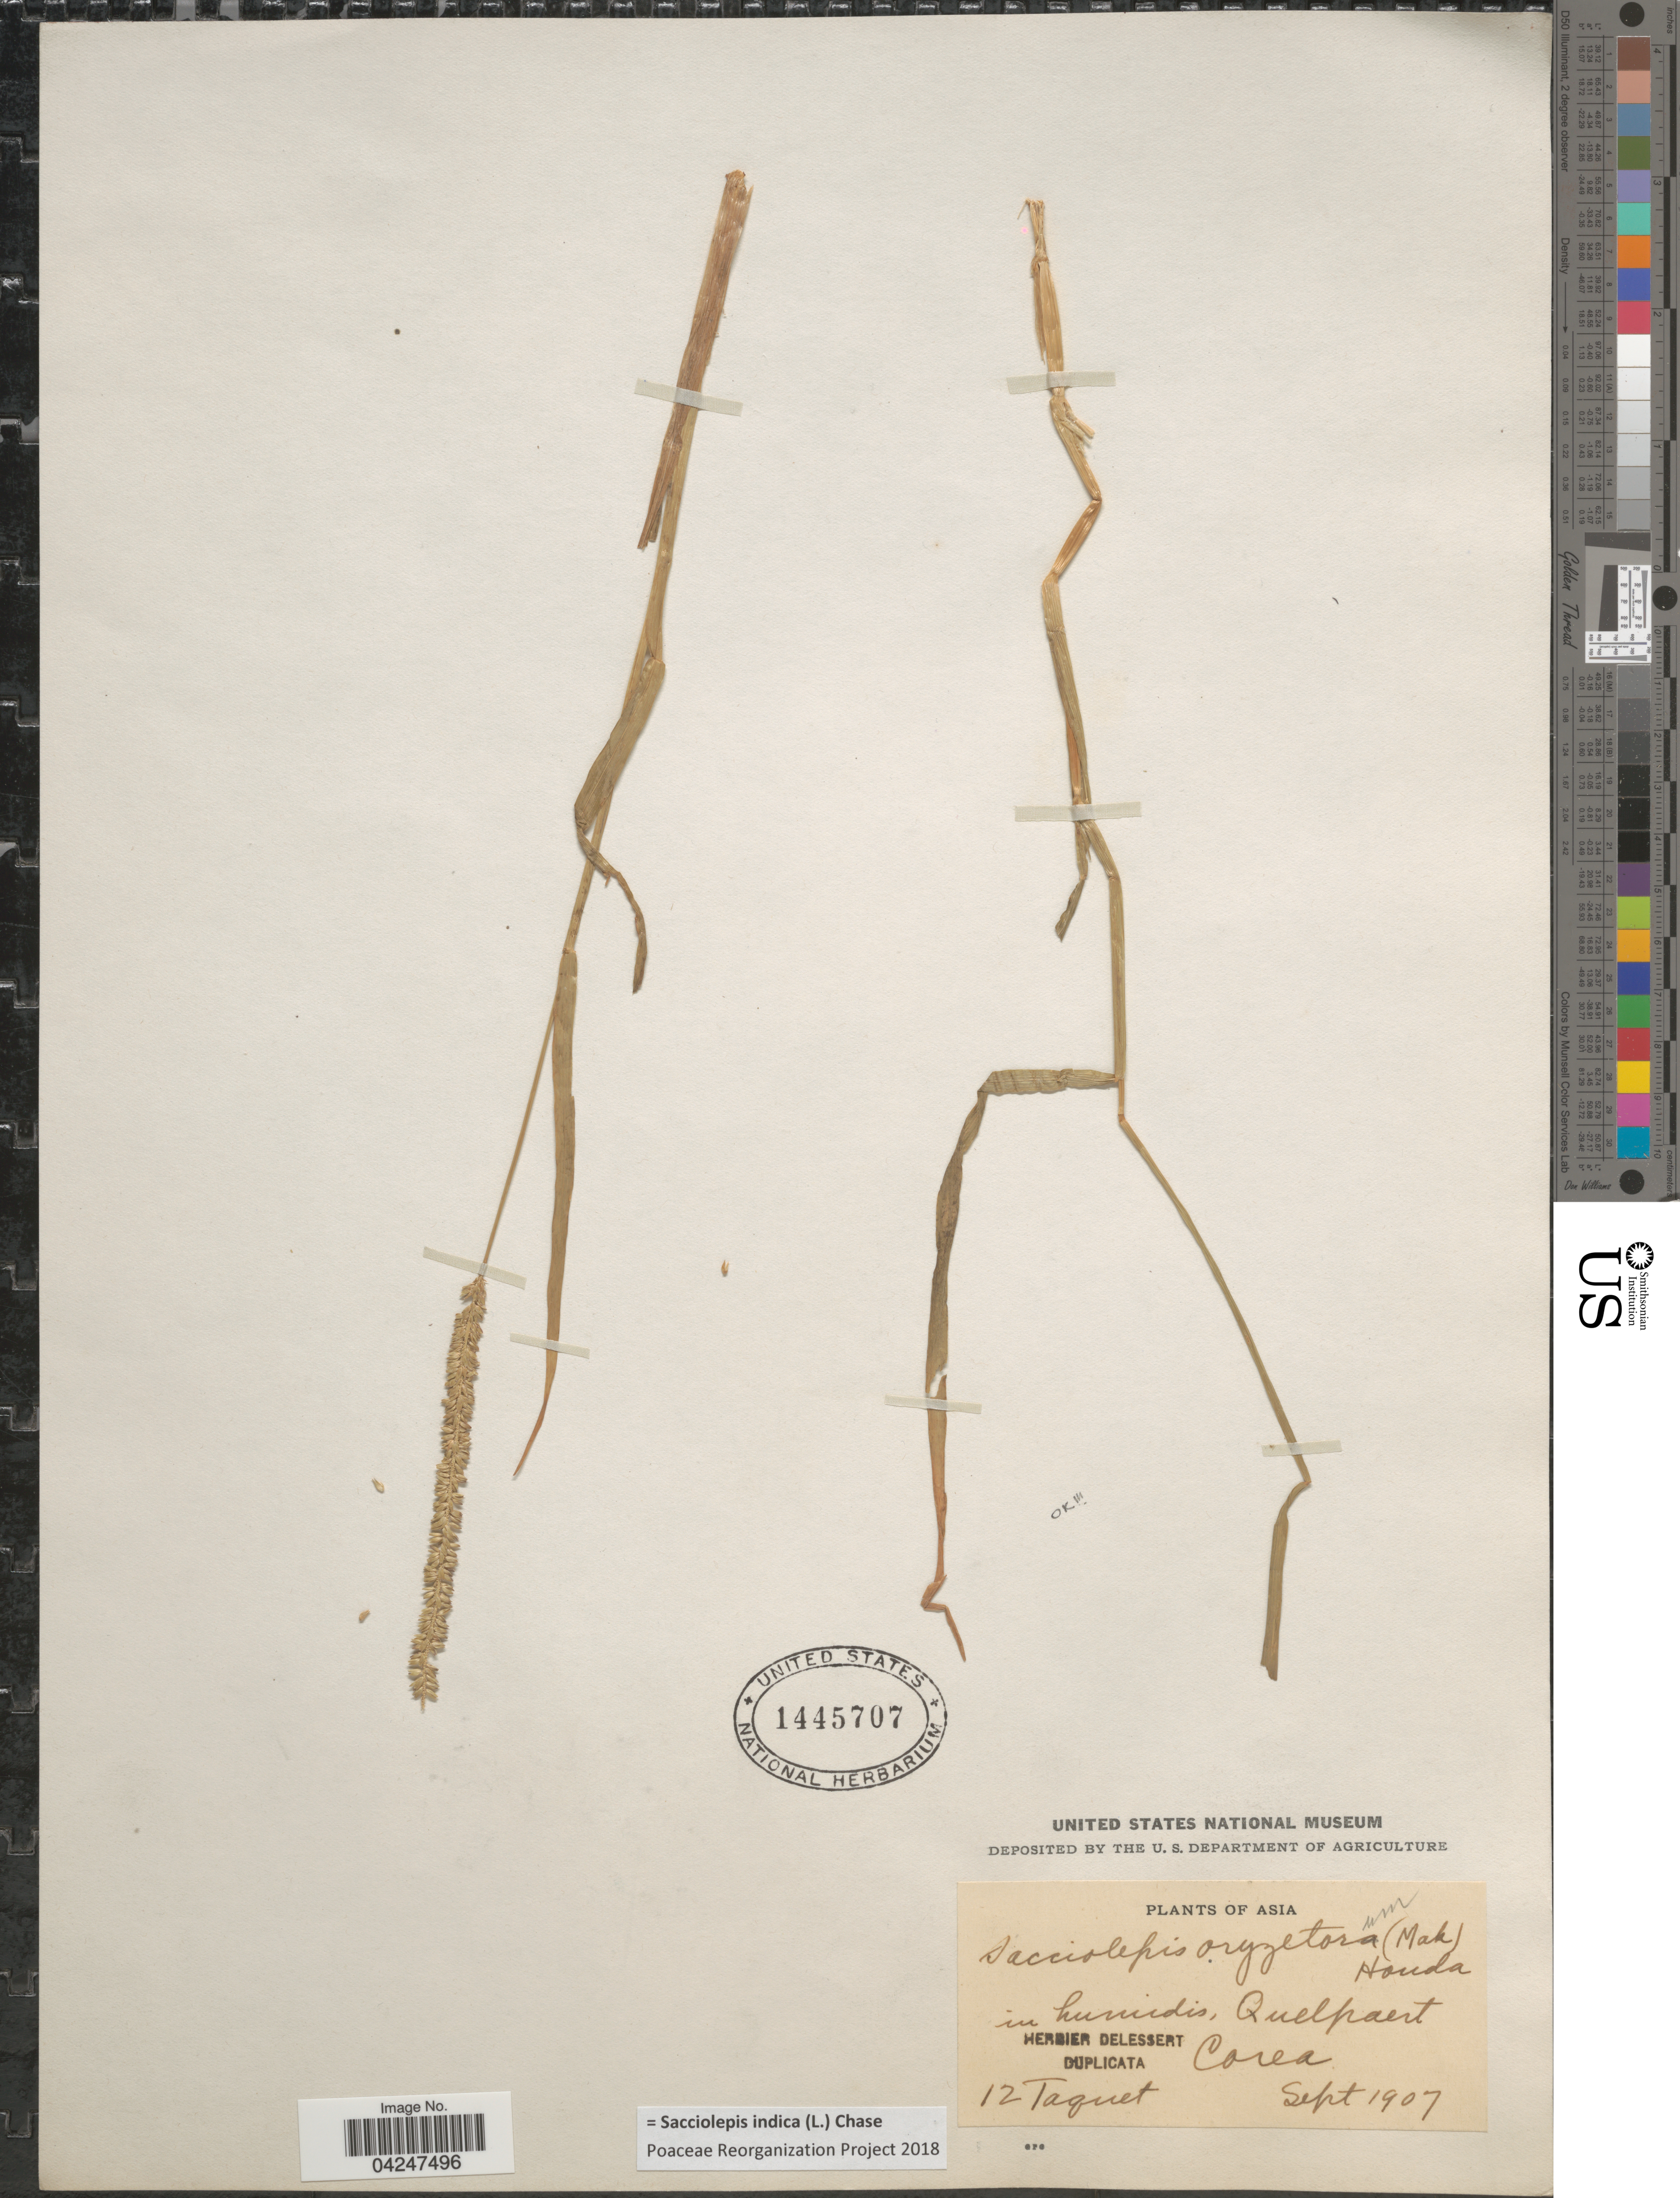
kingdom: Plantae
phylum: Tracheophyta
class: Liliopsida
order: Poales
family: Poaceae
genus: Sacciolepis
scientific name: Sacciolepis indica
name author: (L.) Chase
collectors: Taquet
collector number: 12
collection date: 1907-09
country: South Korea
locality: Asia. In humidis, Quelpaert. Corea.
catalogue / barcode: US 1445707